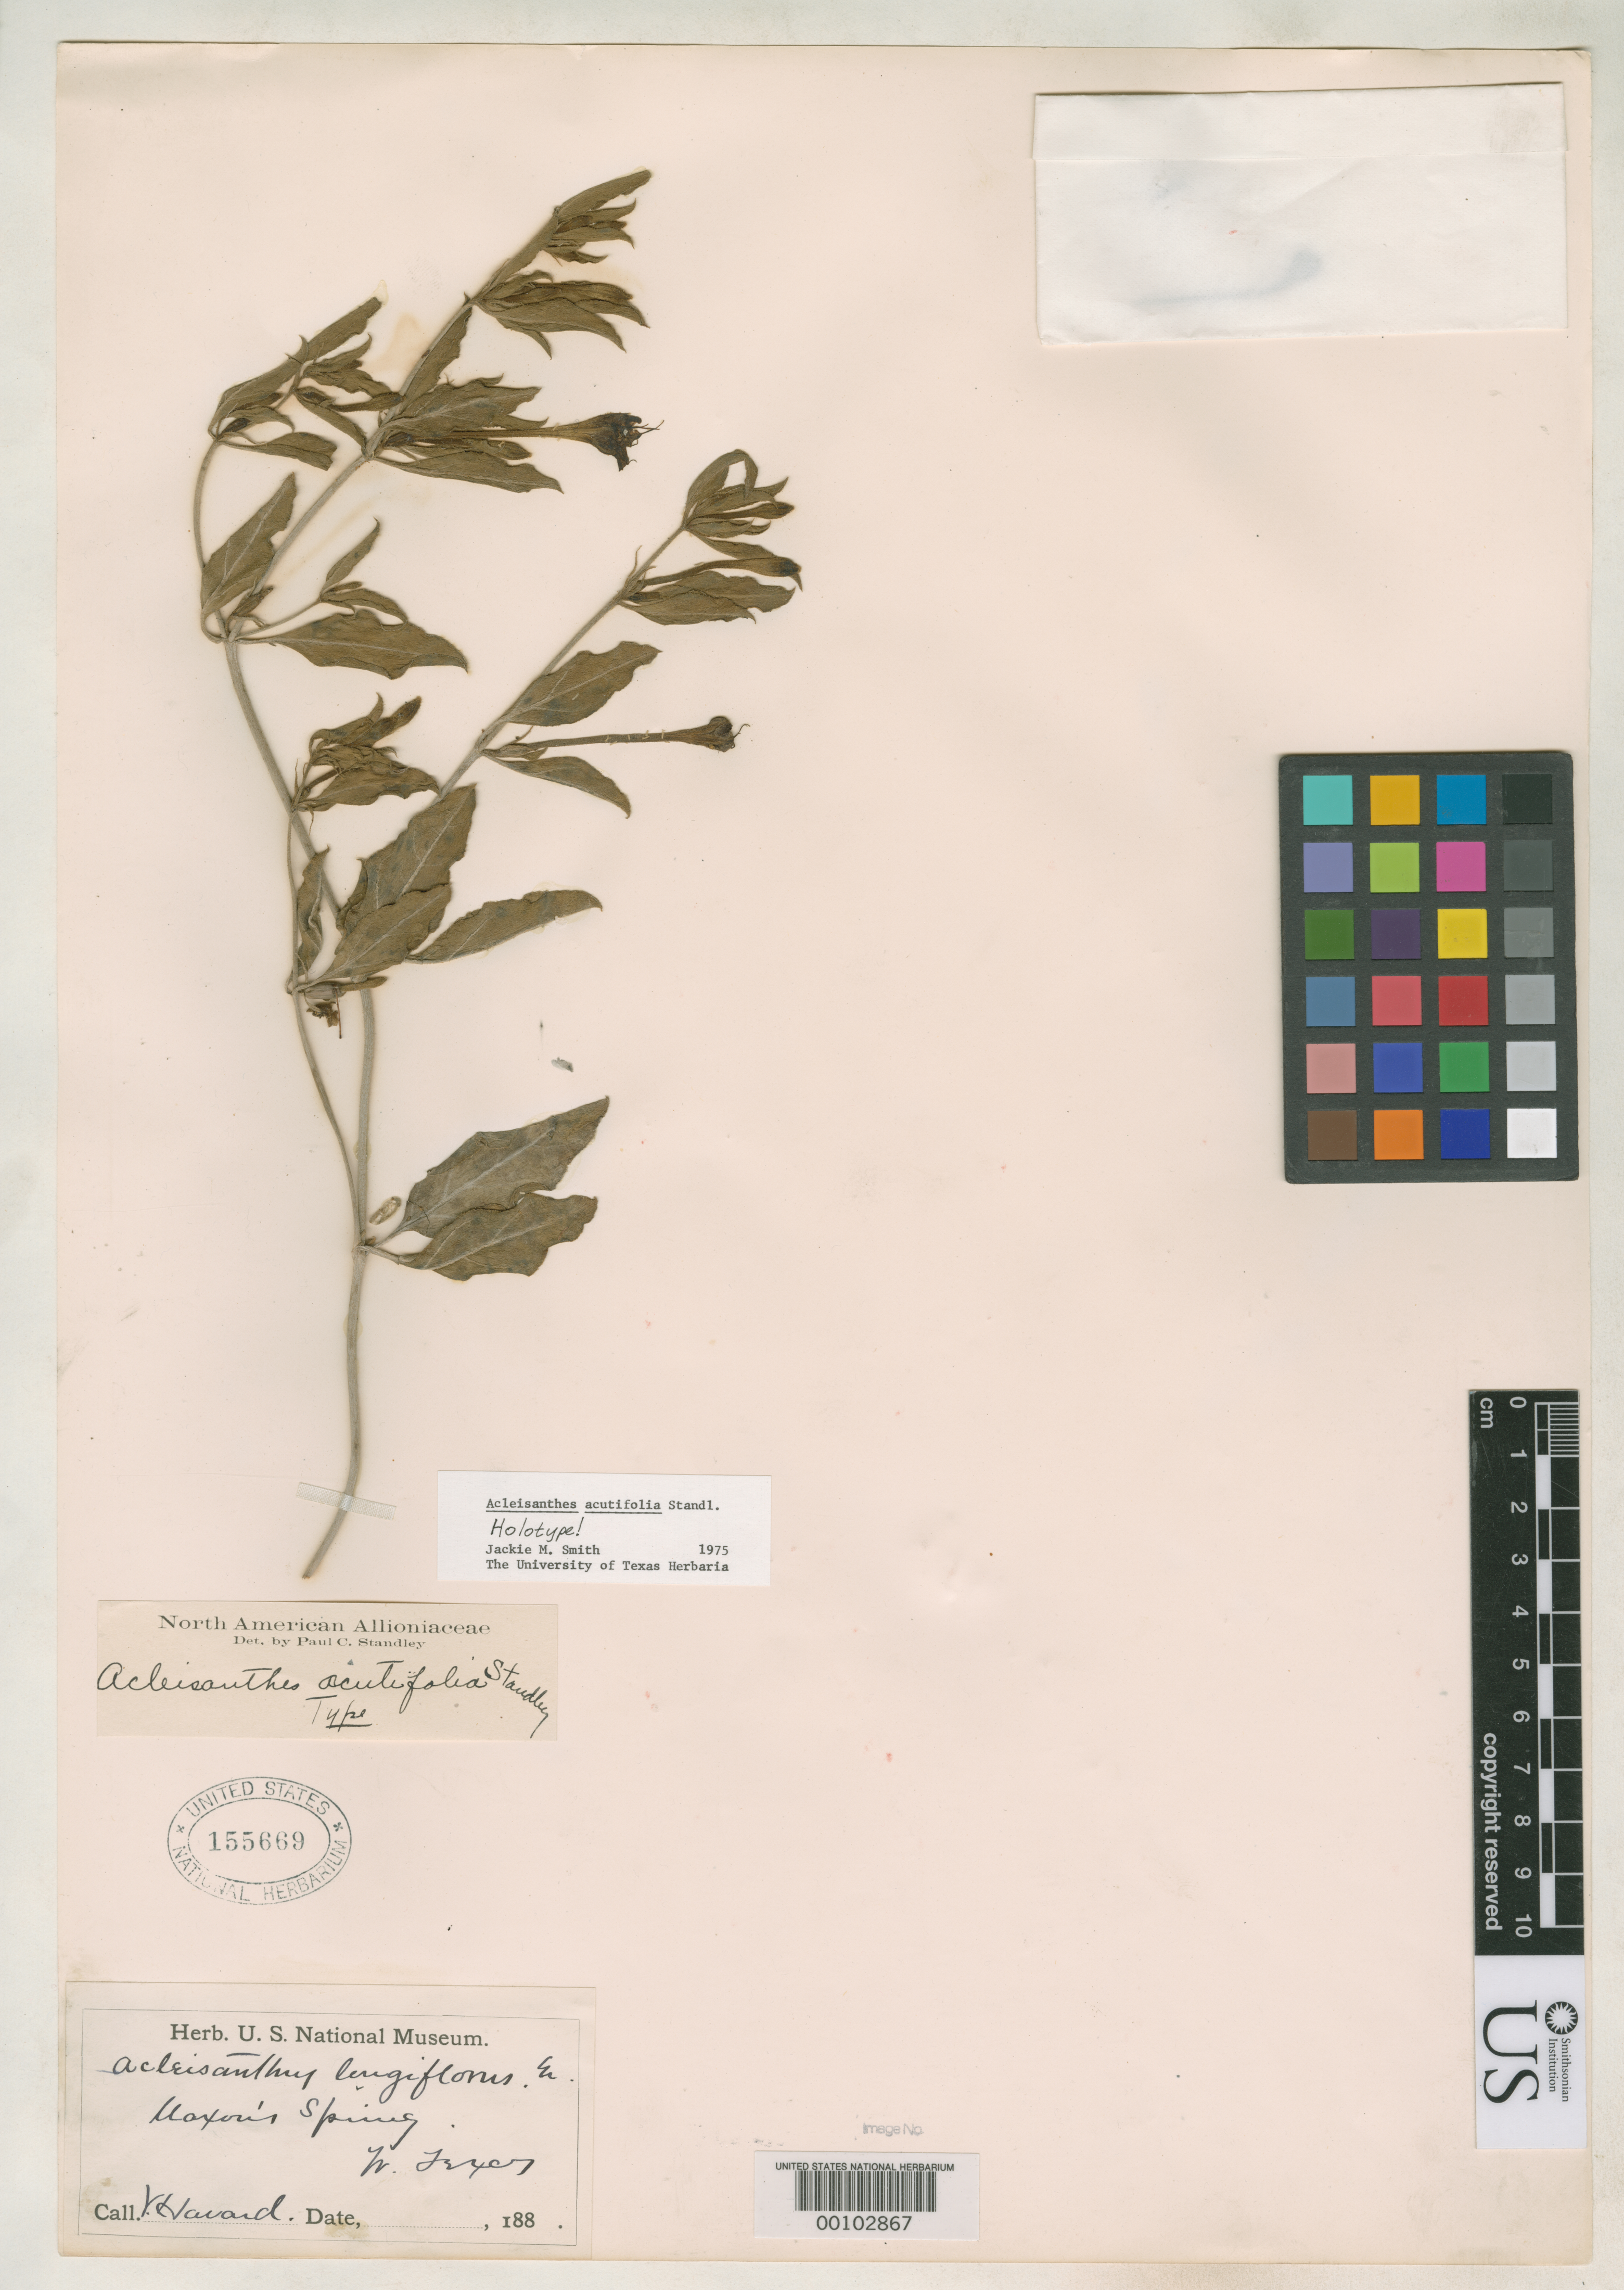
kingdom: Plantae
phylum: Tracheophyta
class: Magnoliopsida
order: Caryophyllales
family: Nyctaginaceae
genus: Acleisanthes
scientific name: Acleisanthes acutifolia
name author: Standl.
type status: Holotype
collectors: V. Havard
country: United States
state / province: Texas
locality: Maxon's Spring.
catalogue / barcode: US 155669